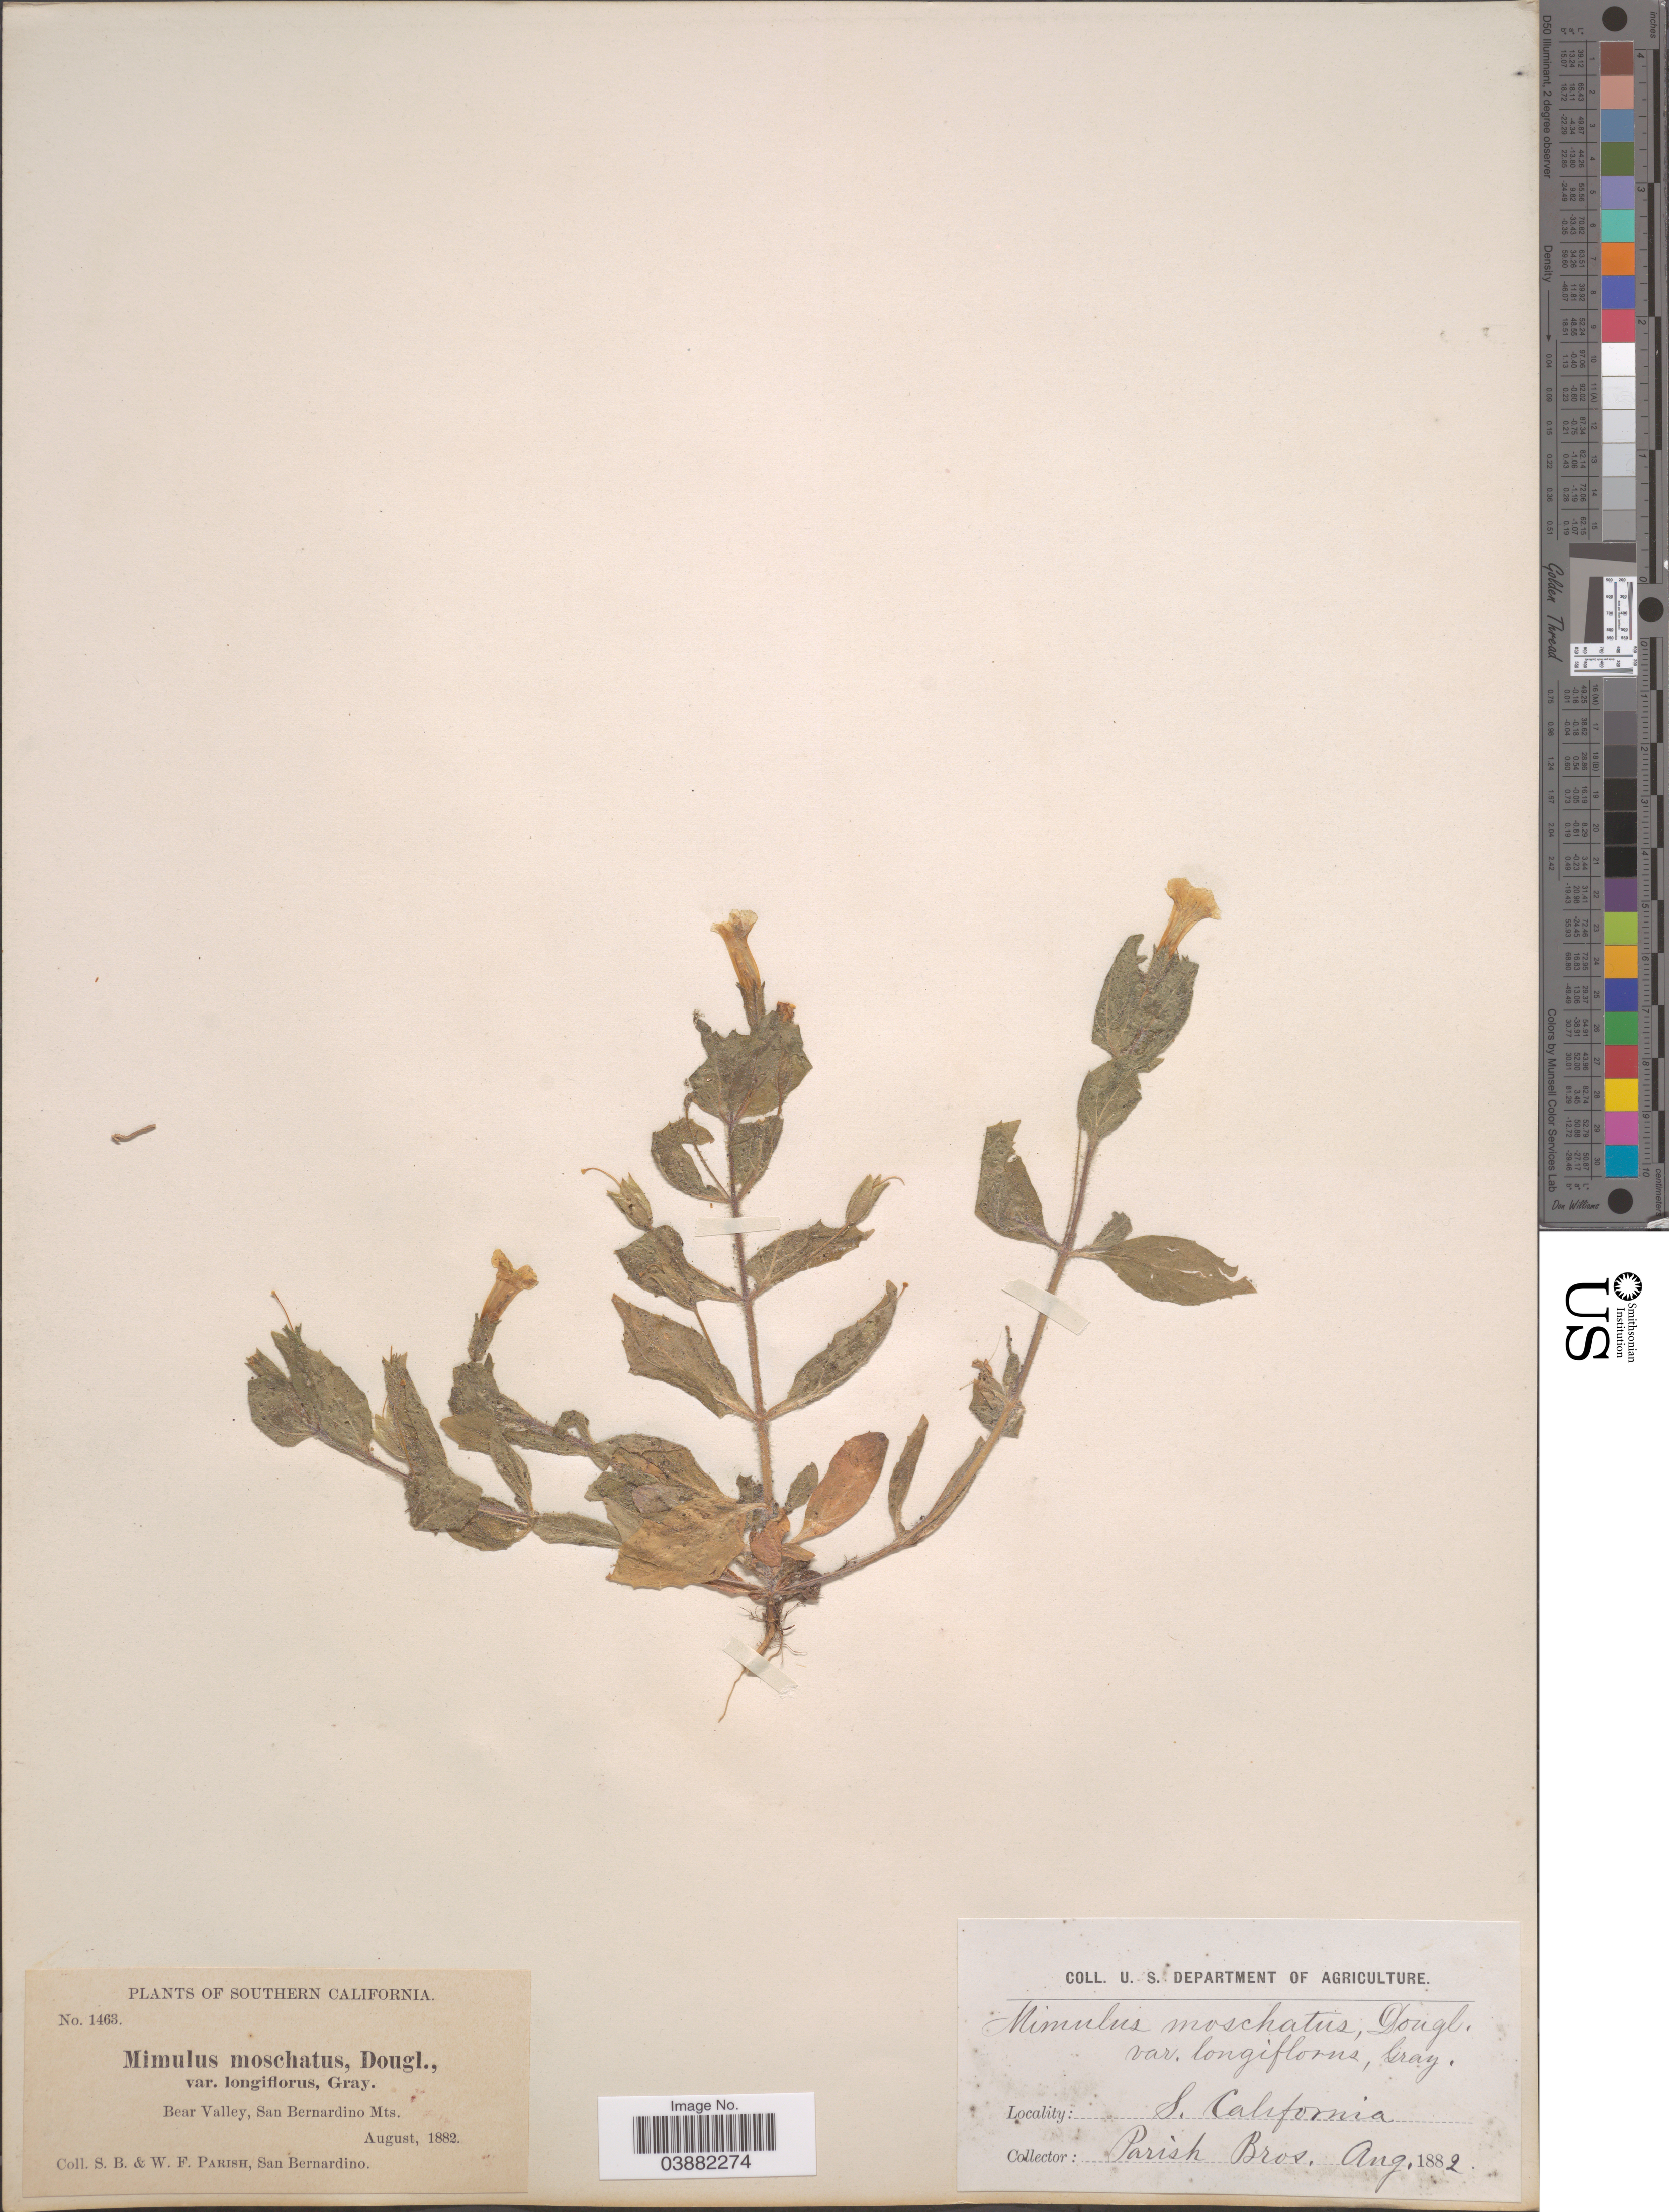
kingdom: Plantae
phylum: Tracheophyta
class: Magnoliopsida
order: Lamiales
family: Phrymaceae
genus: Mimulus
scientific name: Mimulus moschatus var. longiflorus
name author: A. Gray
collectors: S. B. Parish & W. F. Parish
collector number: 1463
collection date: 1882-08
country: United States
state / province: California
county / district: San Bernardino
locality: Southern California. Bear Valley, San Bernardino Mts.